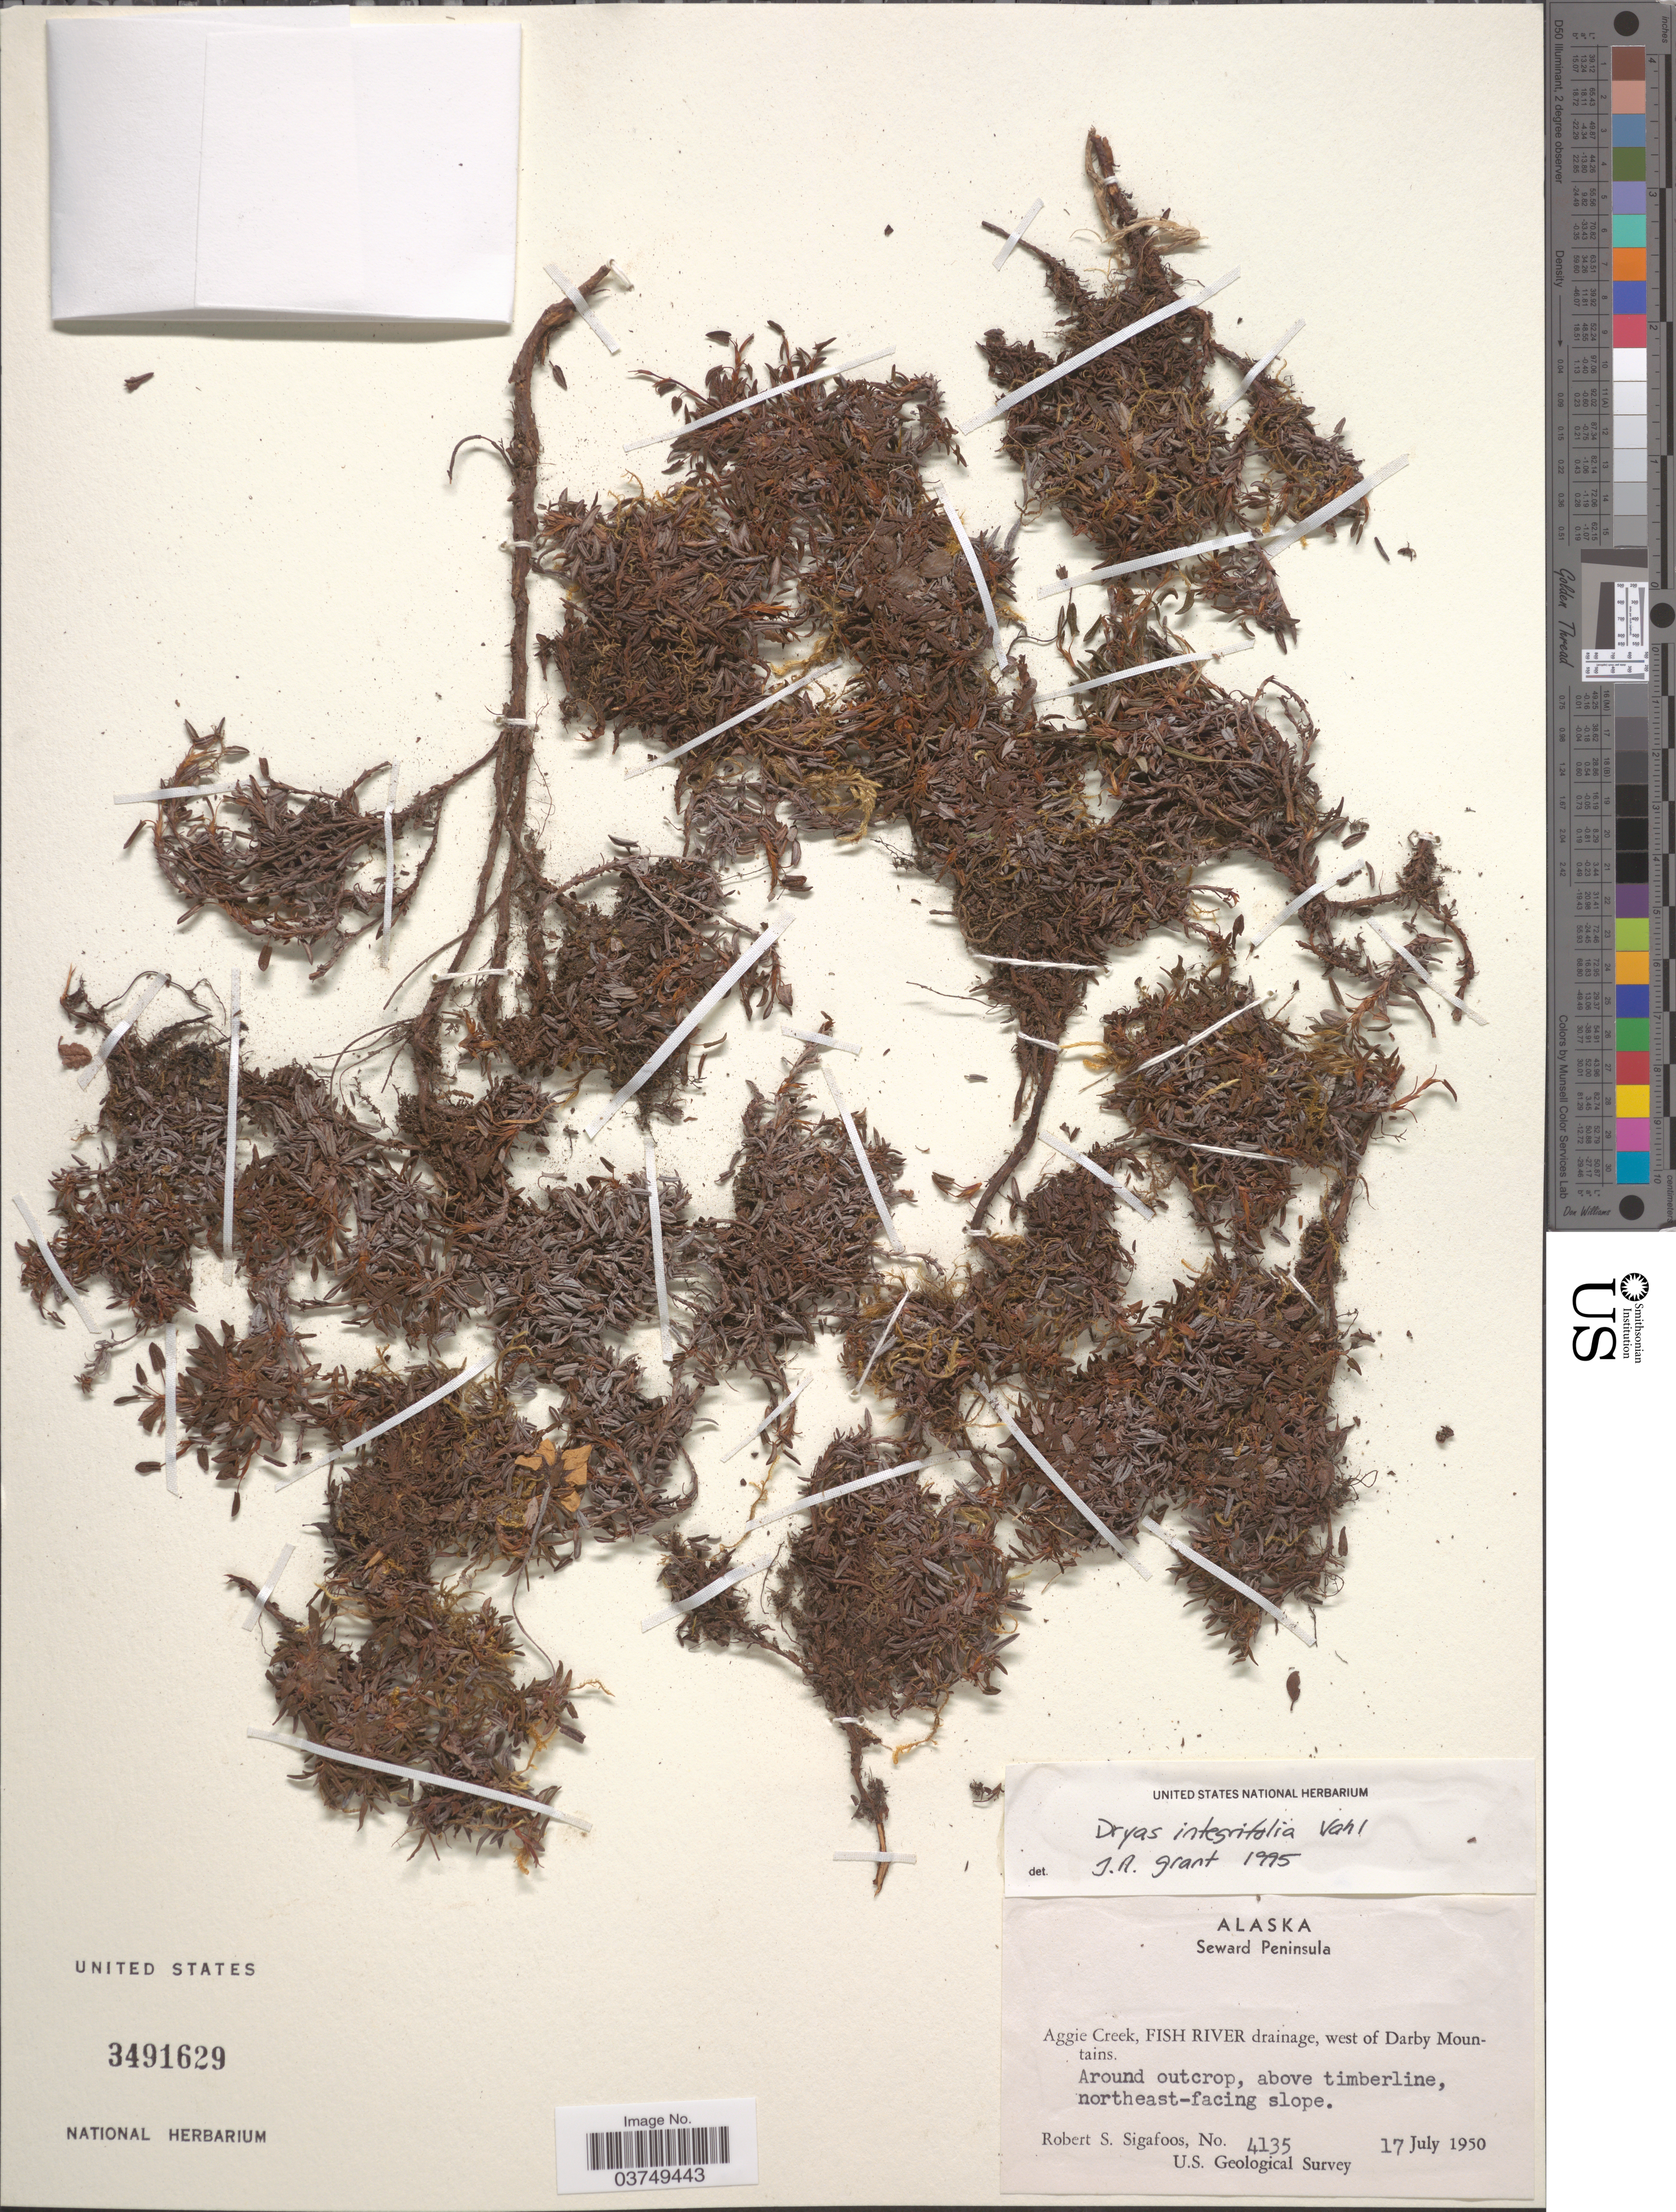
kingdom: Plantae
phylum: Tracheophyta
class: Magnoliopsida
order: Rosales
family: Rosaceae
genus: Dryas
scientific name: Dryas integrifolia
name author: Vahl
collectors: R. Sigafoos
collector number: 4135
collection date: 1950-07-17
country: United States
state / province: Alaska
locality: Seward Peninsula. Aggie Creek, Fish River drainage, west of Darby Mountains. Around outcrop, above timberline, northeast-facing slope.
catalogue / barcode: US 3491629